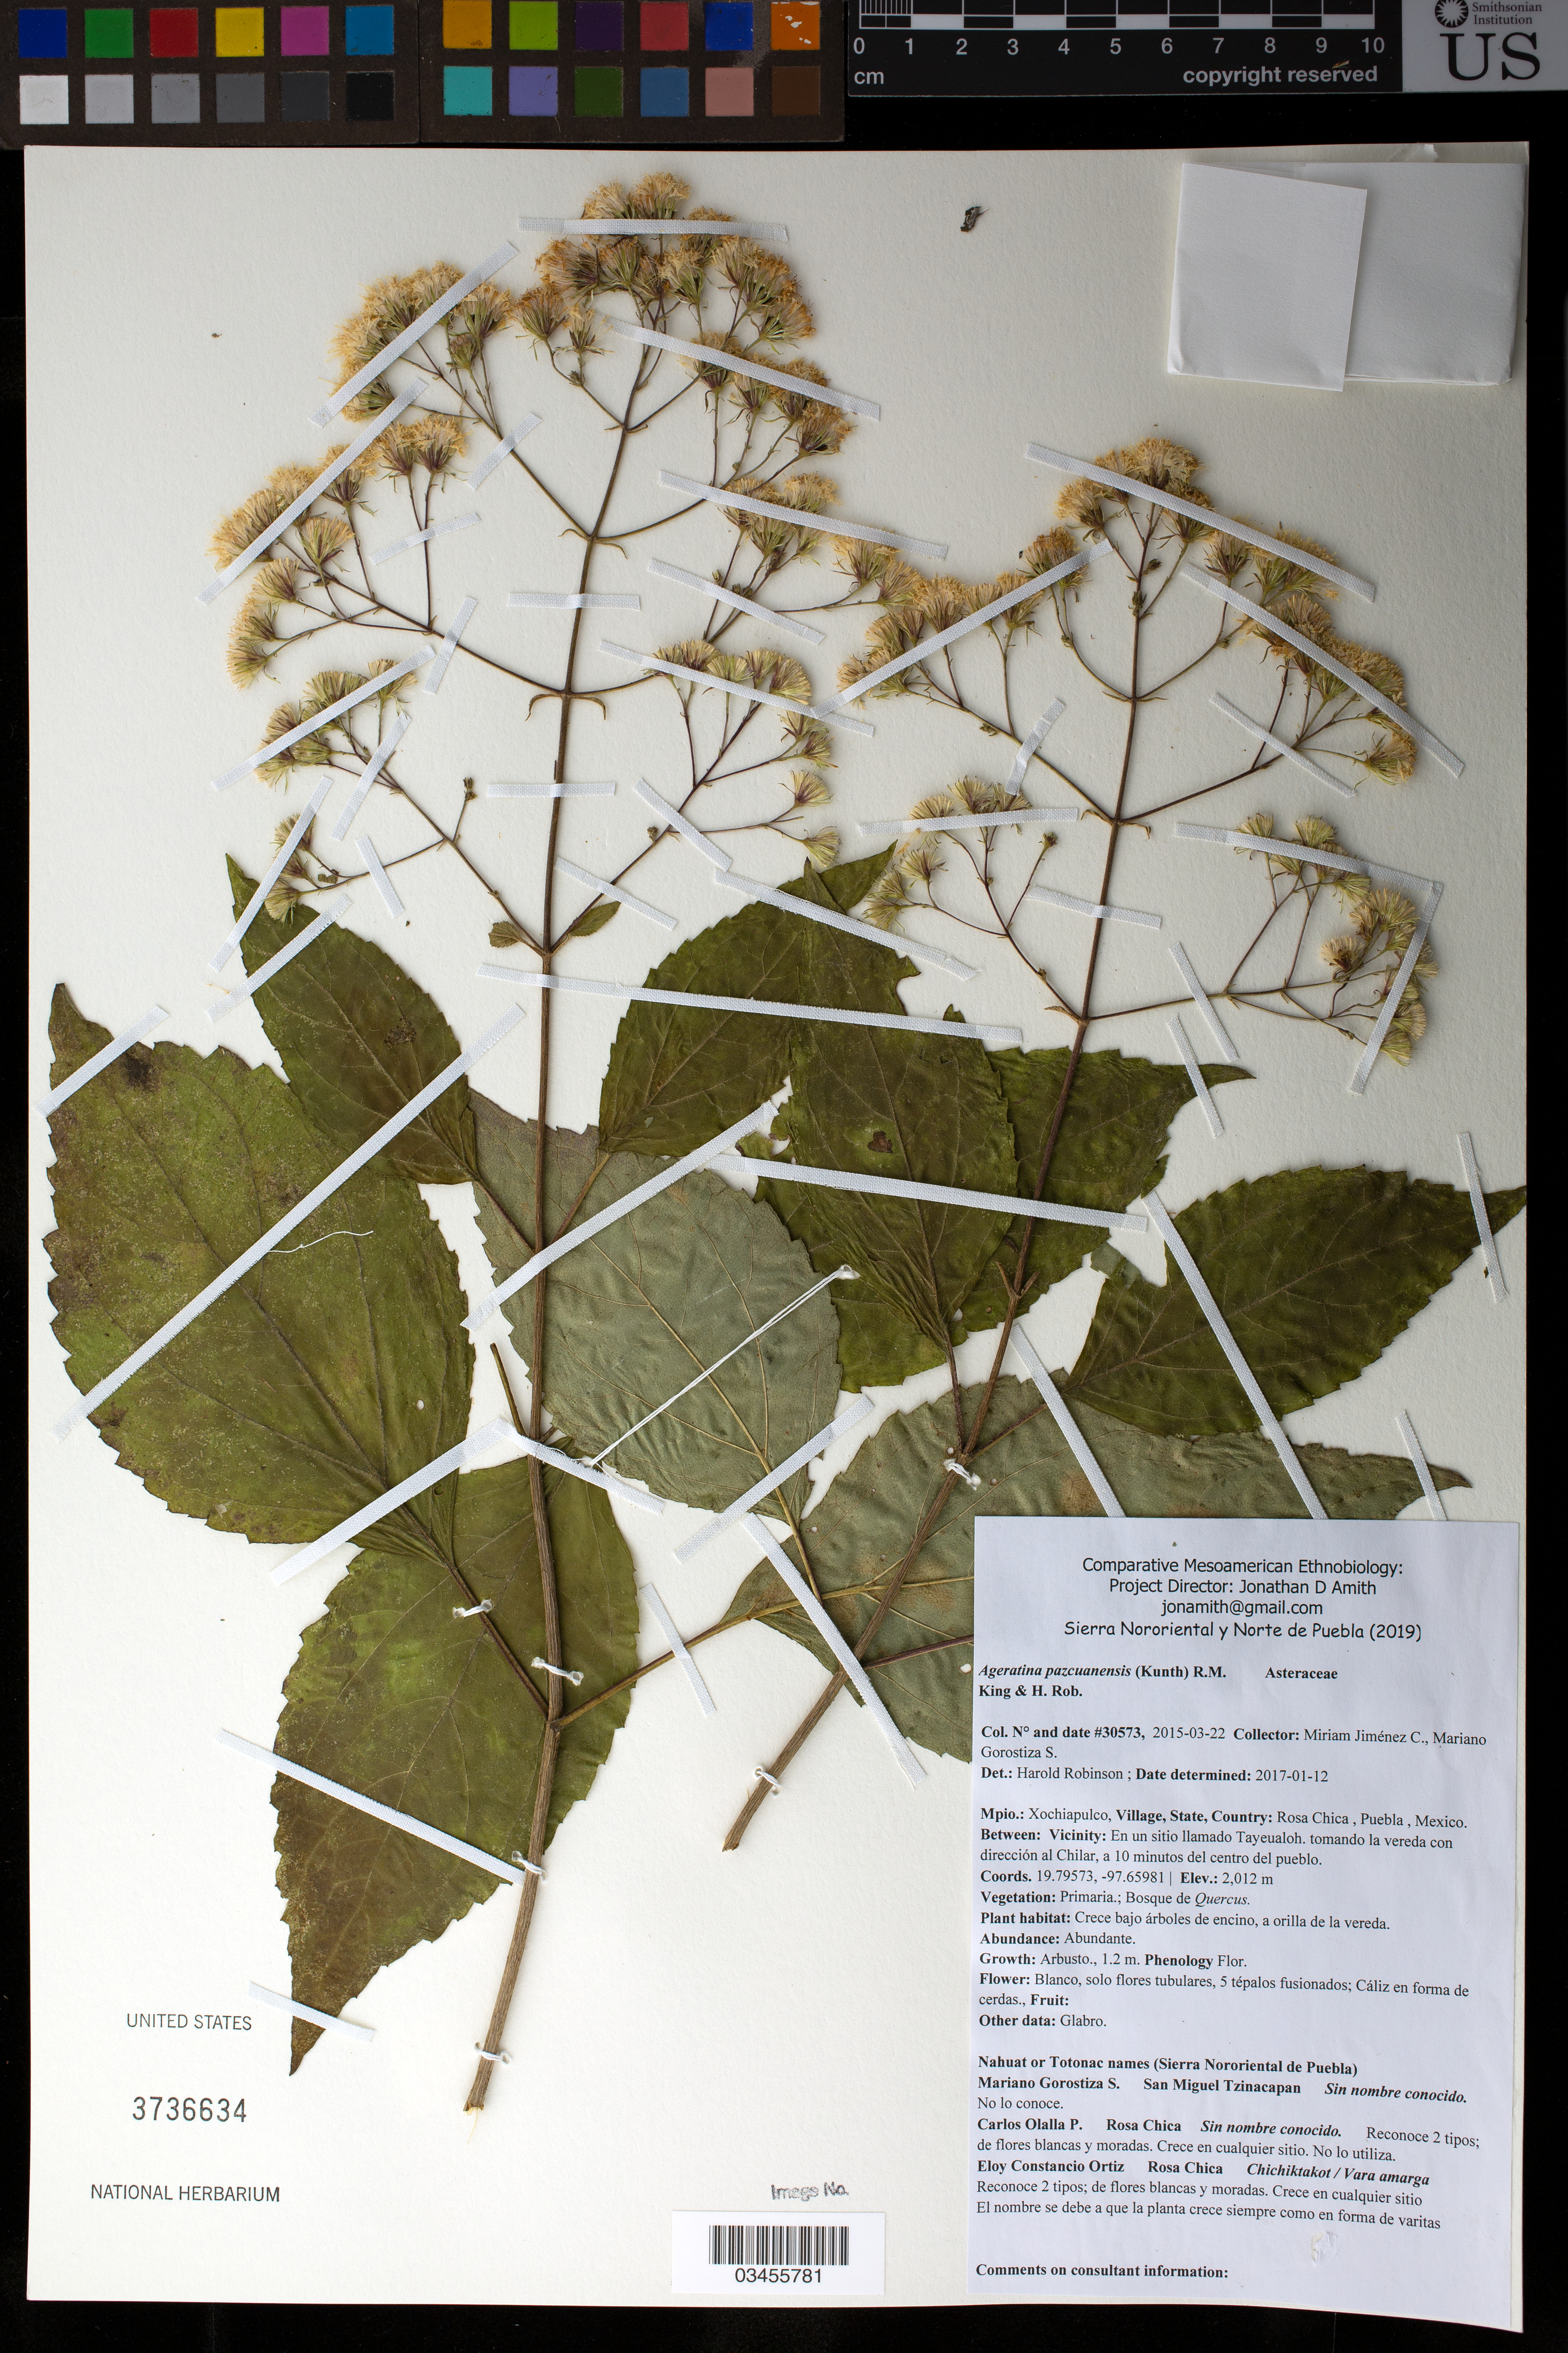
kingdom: Plantae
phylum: Tracheophyta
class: Magnoliopsida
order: Asterales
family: Asteraceae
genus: Ageratina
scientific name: Ageratina pazcuarensis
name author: (Kunth) R.M. King & H. Rob.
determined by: Robinson, Harold E., (US)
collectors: M. Jiménez Chimil & M. Gorostiza S.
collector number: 30573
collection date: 2015-03-22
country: México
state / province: Puebla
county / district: Xochiapulco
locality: PUEBLO: Rosa Chica; LOCALIDAD EXACTA: En un sitio llamado Tayeualoh. tomando la vereda con dirección al Chilar, a 10 minutos del centro del pueblo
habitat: Bosque de Quercus | Crece bajo árboles de encino, a orilla de la vereda.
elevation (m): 2012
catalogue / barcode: US 3736634